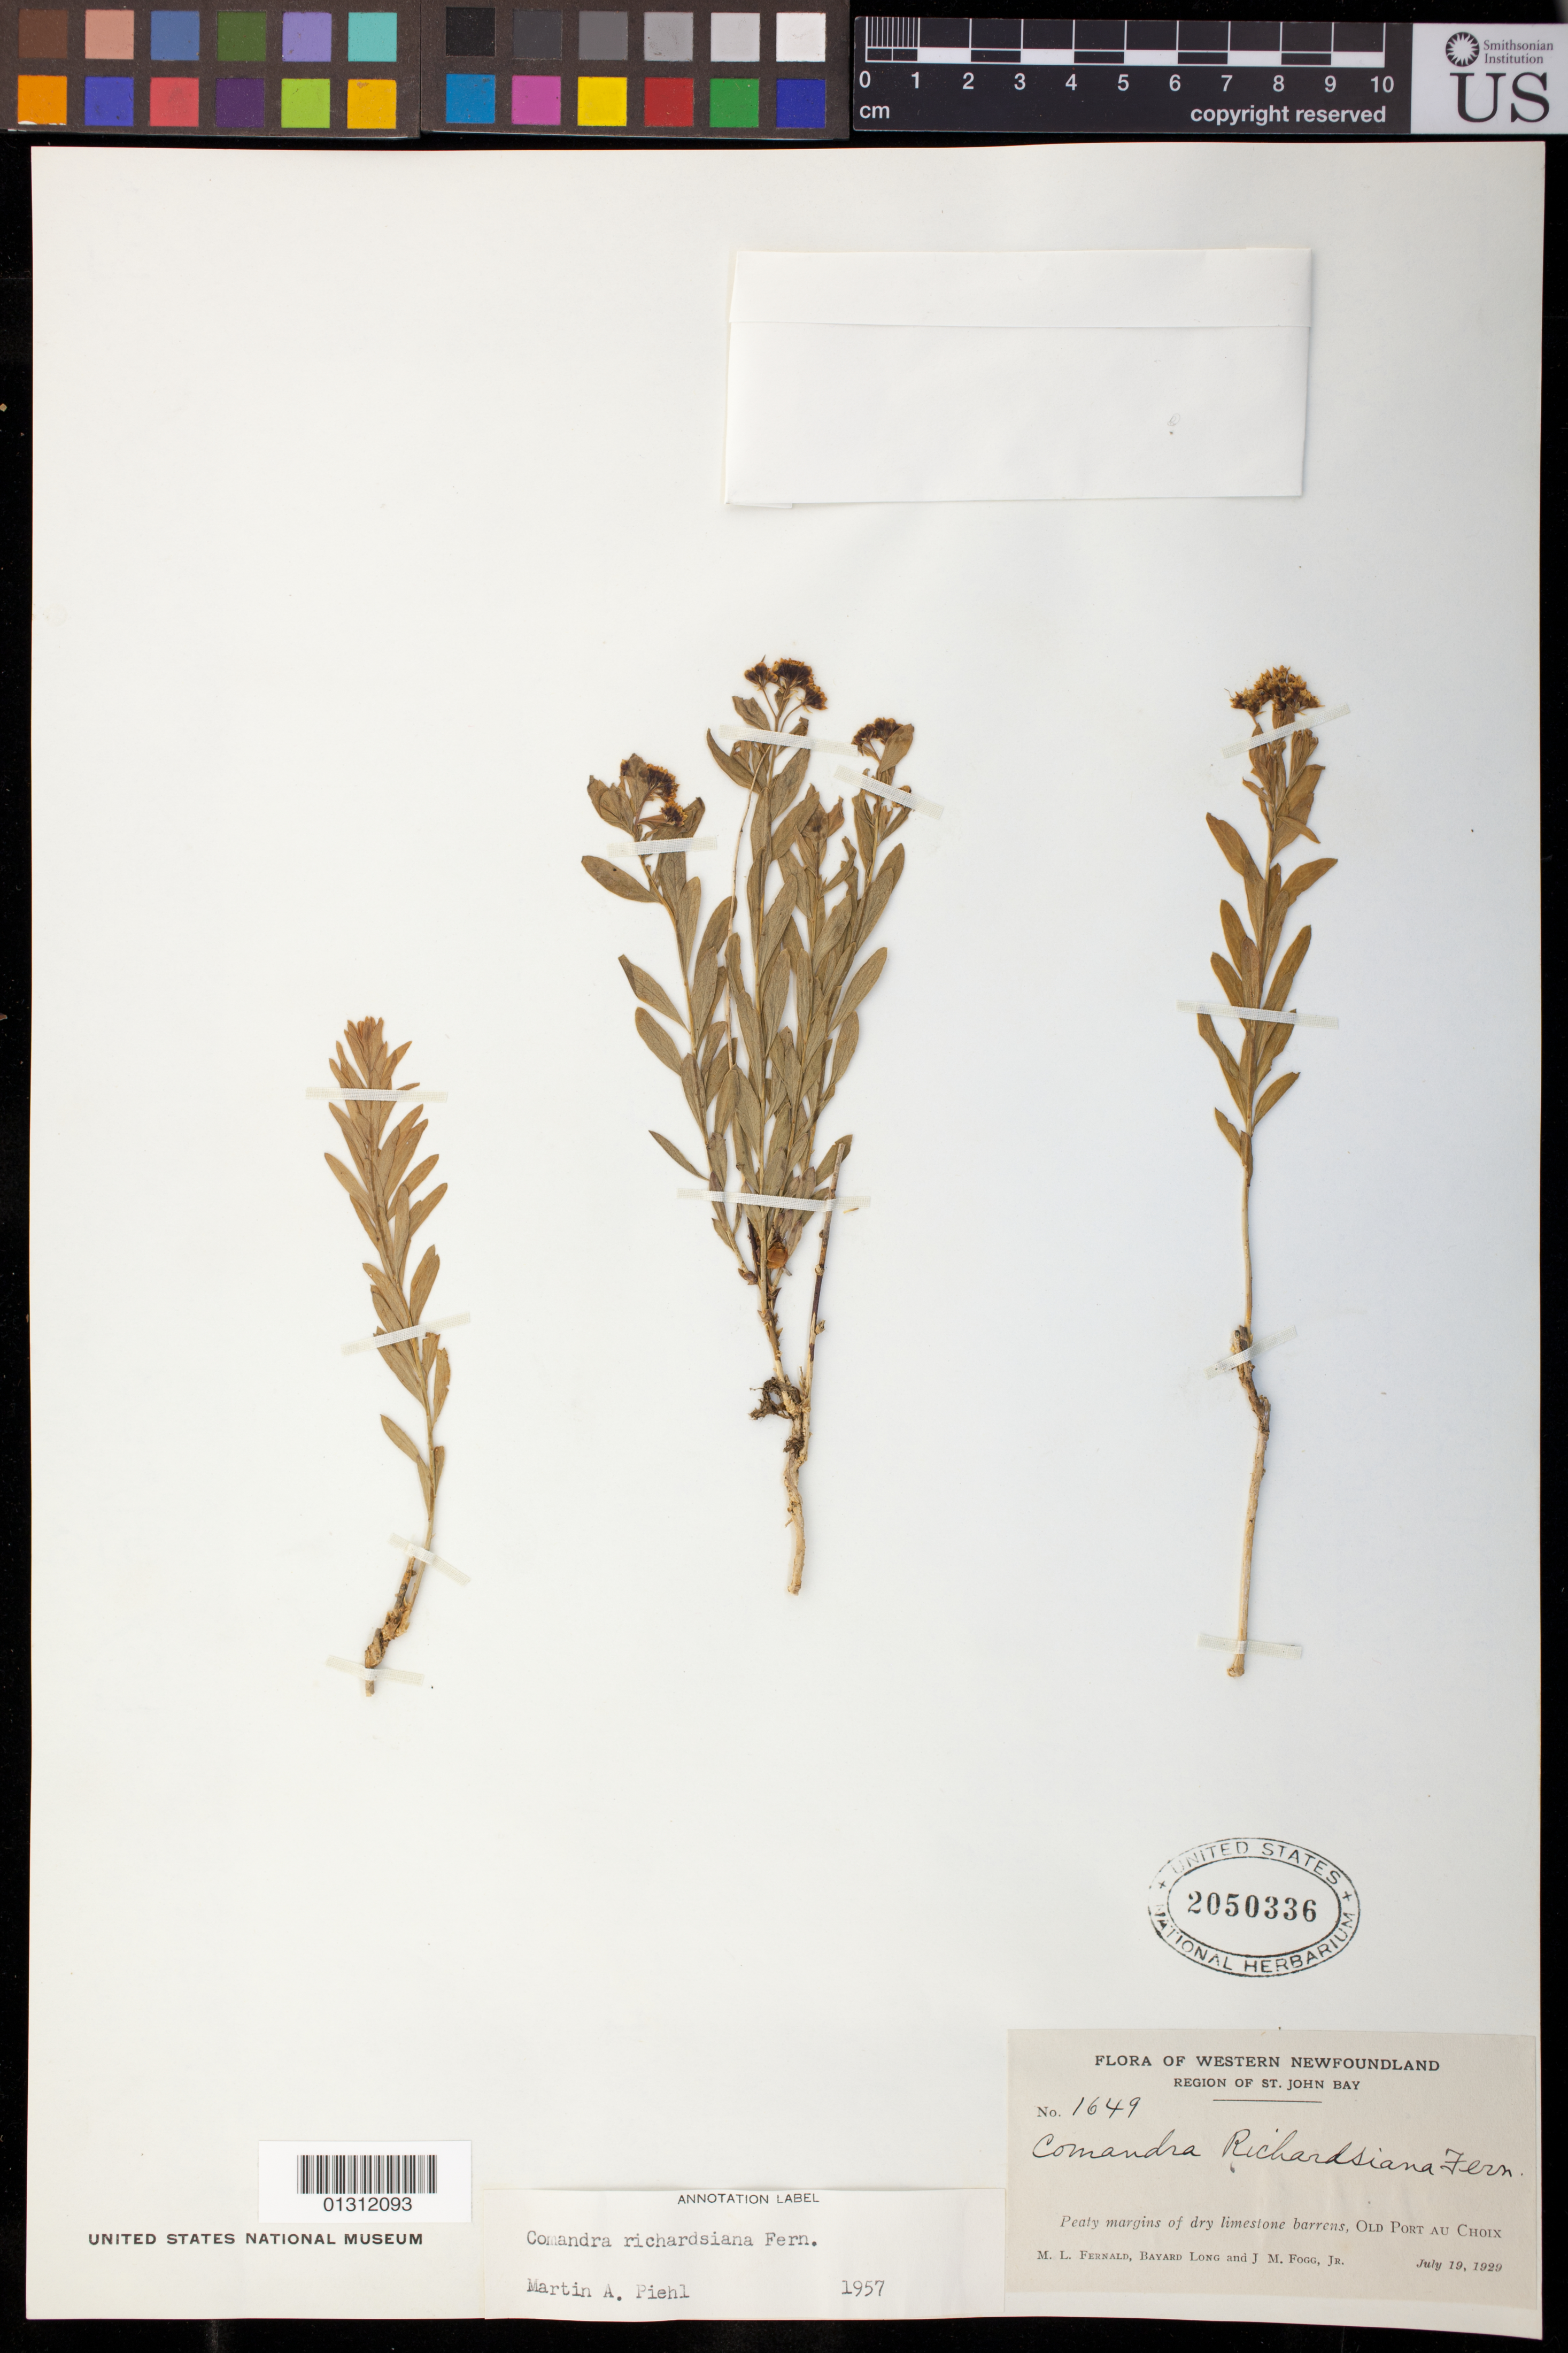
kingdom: Plantae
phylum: Tracheophyta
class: Magnoliopsida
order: Santalales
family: Comandraceae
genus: Comandra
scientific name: Comandra richardsiana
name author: Fernald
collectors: M. L. Fernald, B. Long & J. Fogg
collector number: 1649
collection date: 1929-07-19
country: Canada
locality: St. John's Bay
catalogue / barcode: US 2050336